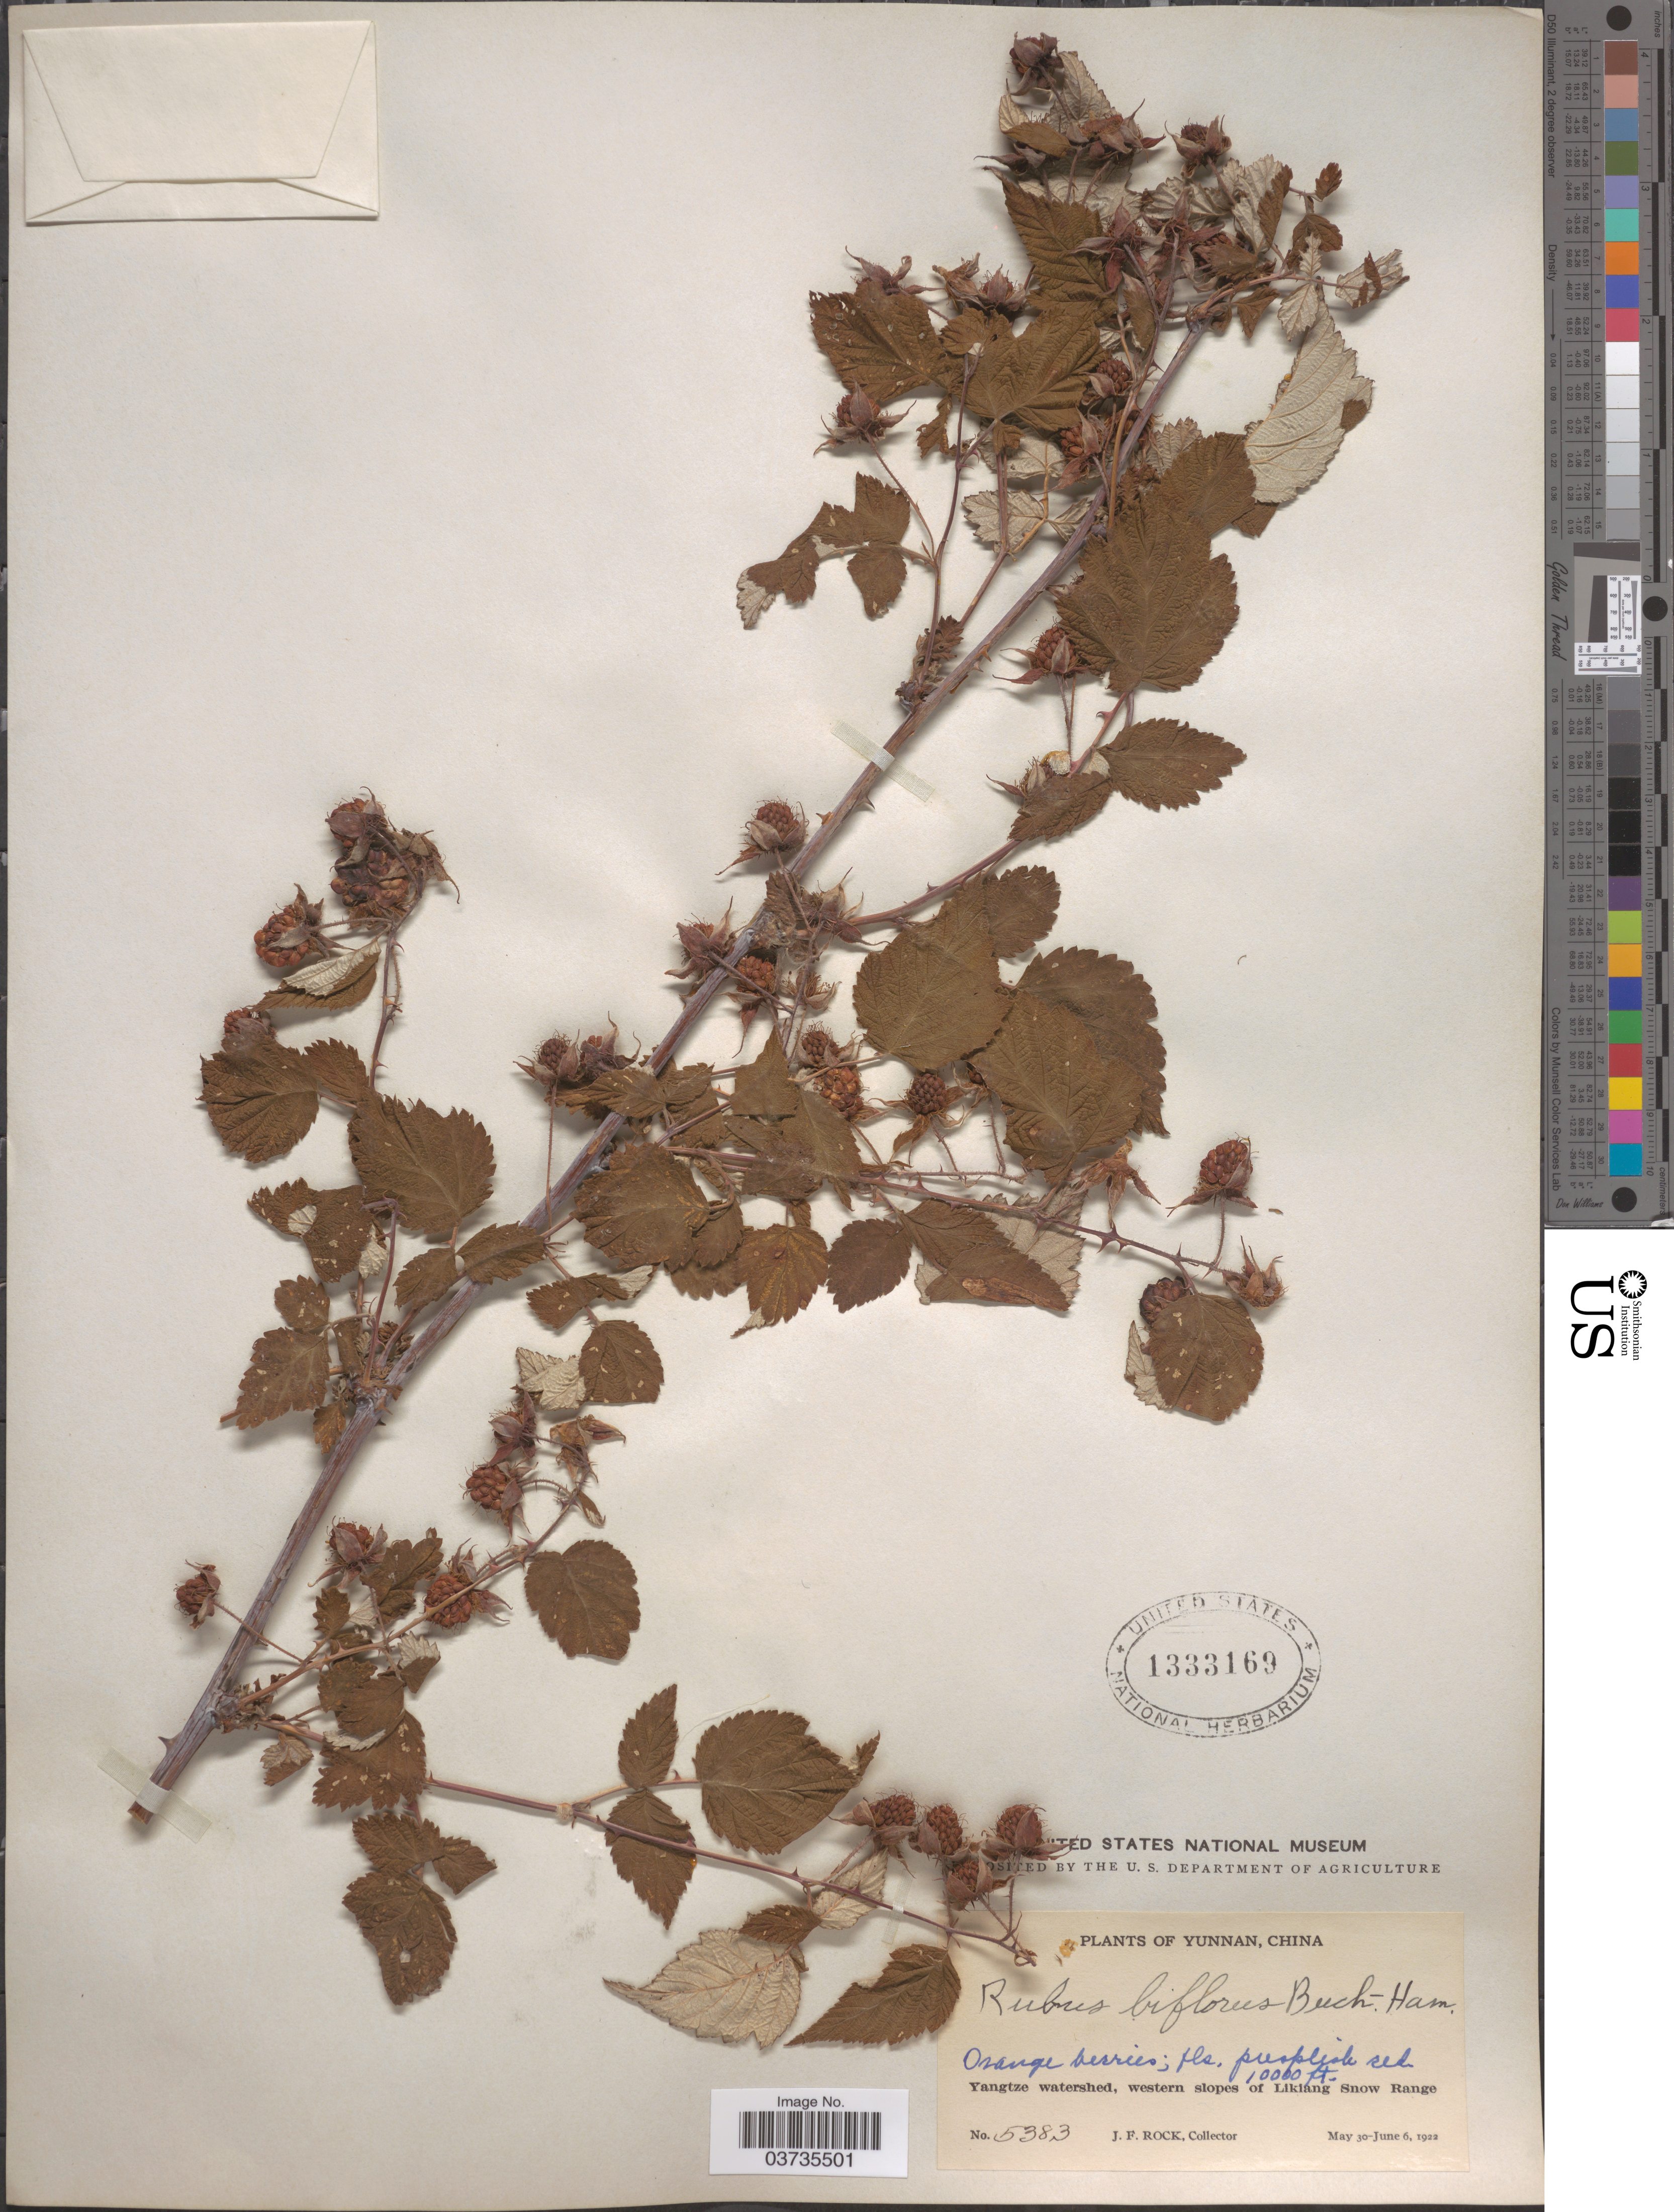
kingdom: Plantae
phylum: Tracheophyta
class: Magnoliopsida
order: Rosales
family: Rosaceae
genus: Rubus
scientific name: Rubus biflorus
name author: Buch.-Ham. ex Sm.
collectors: J. Rock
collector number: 5383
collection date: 1922-05-30/1922-06-06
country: China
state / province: Yunnan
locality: Yangtze watershed, western slope of Likiang Snow Range.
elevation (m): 3048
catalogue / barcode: US 1333169